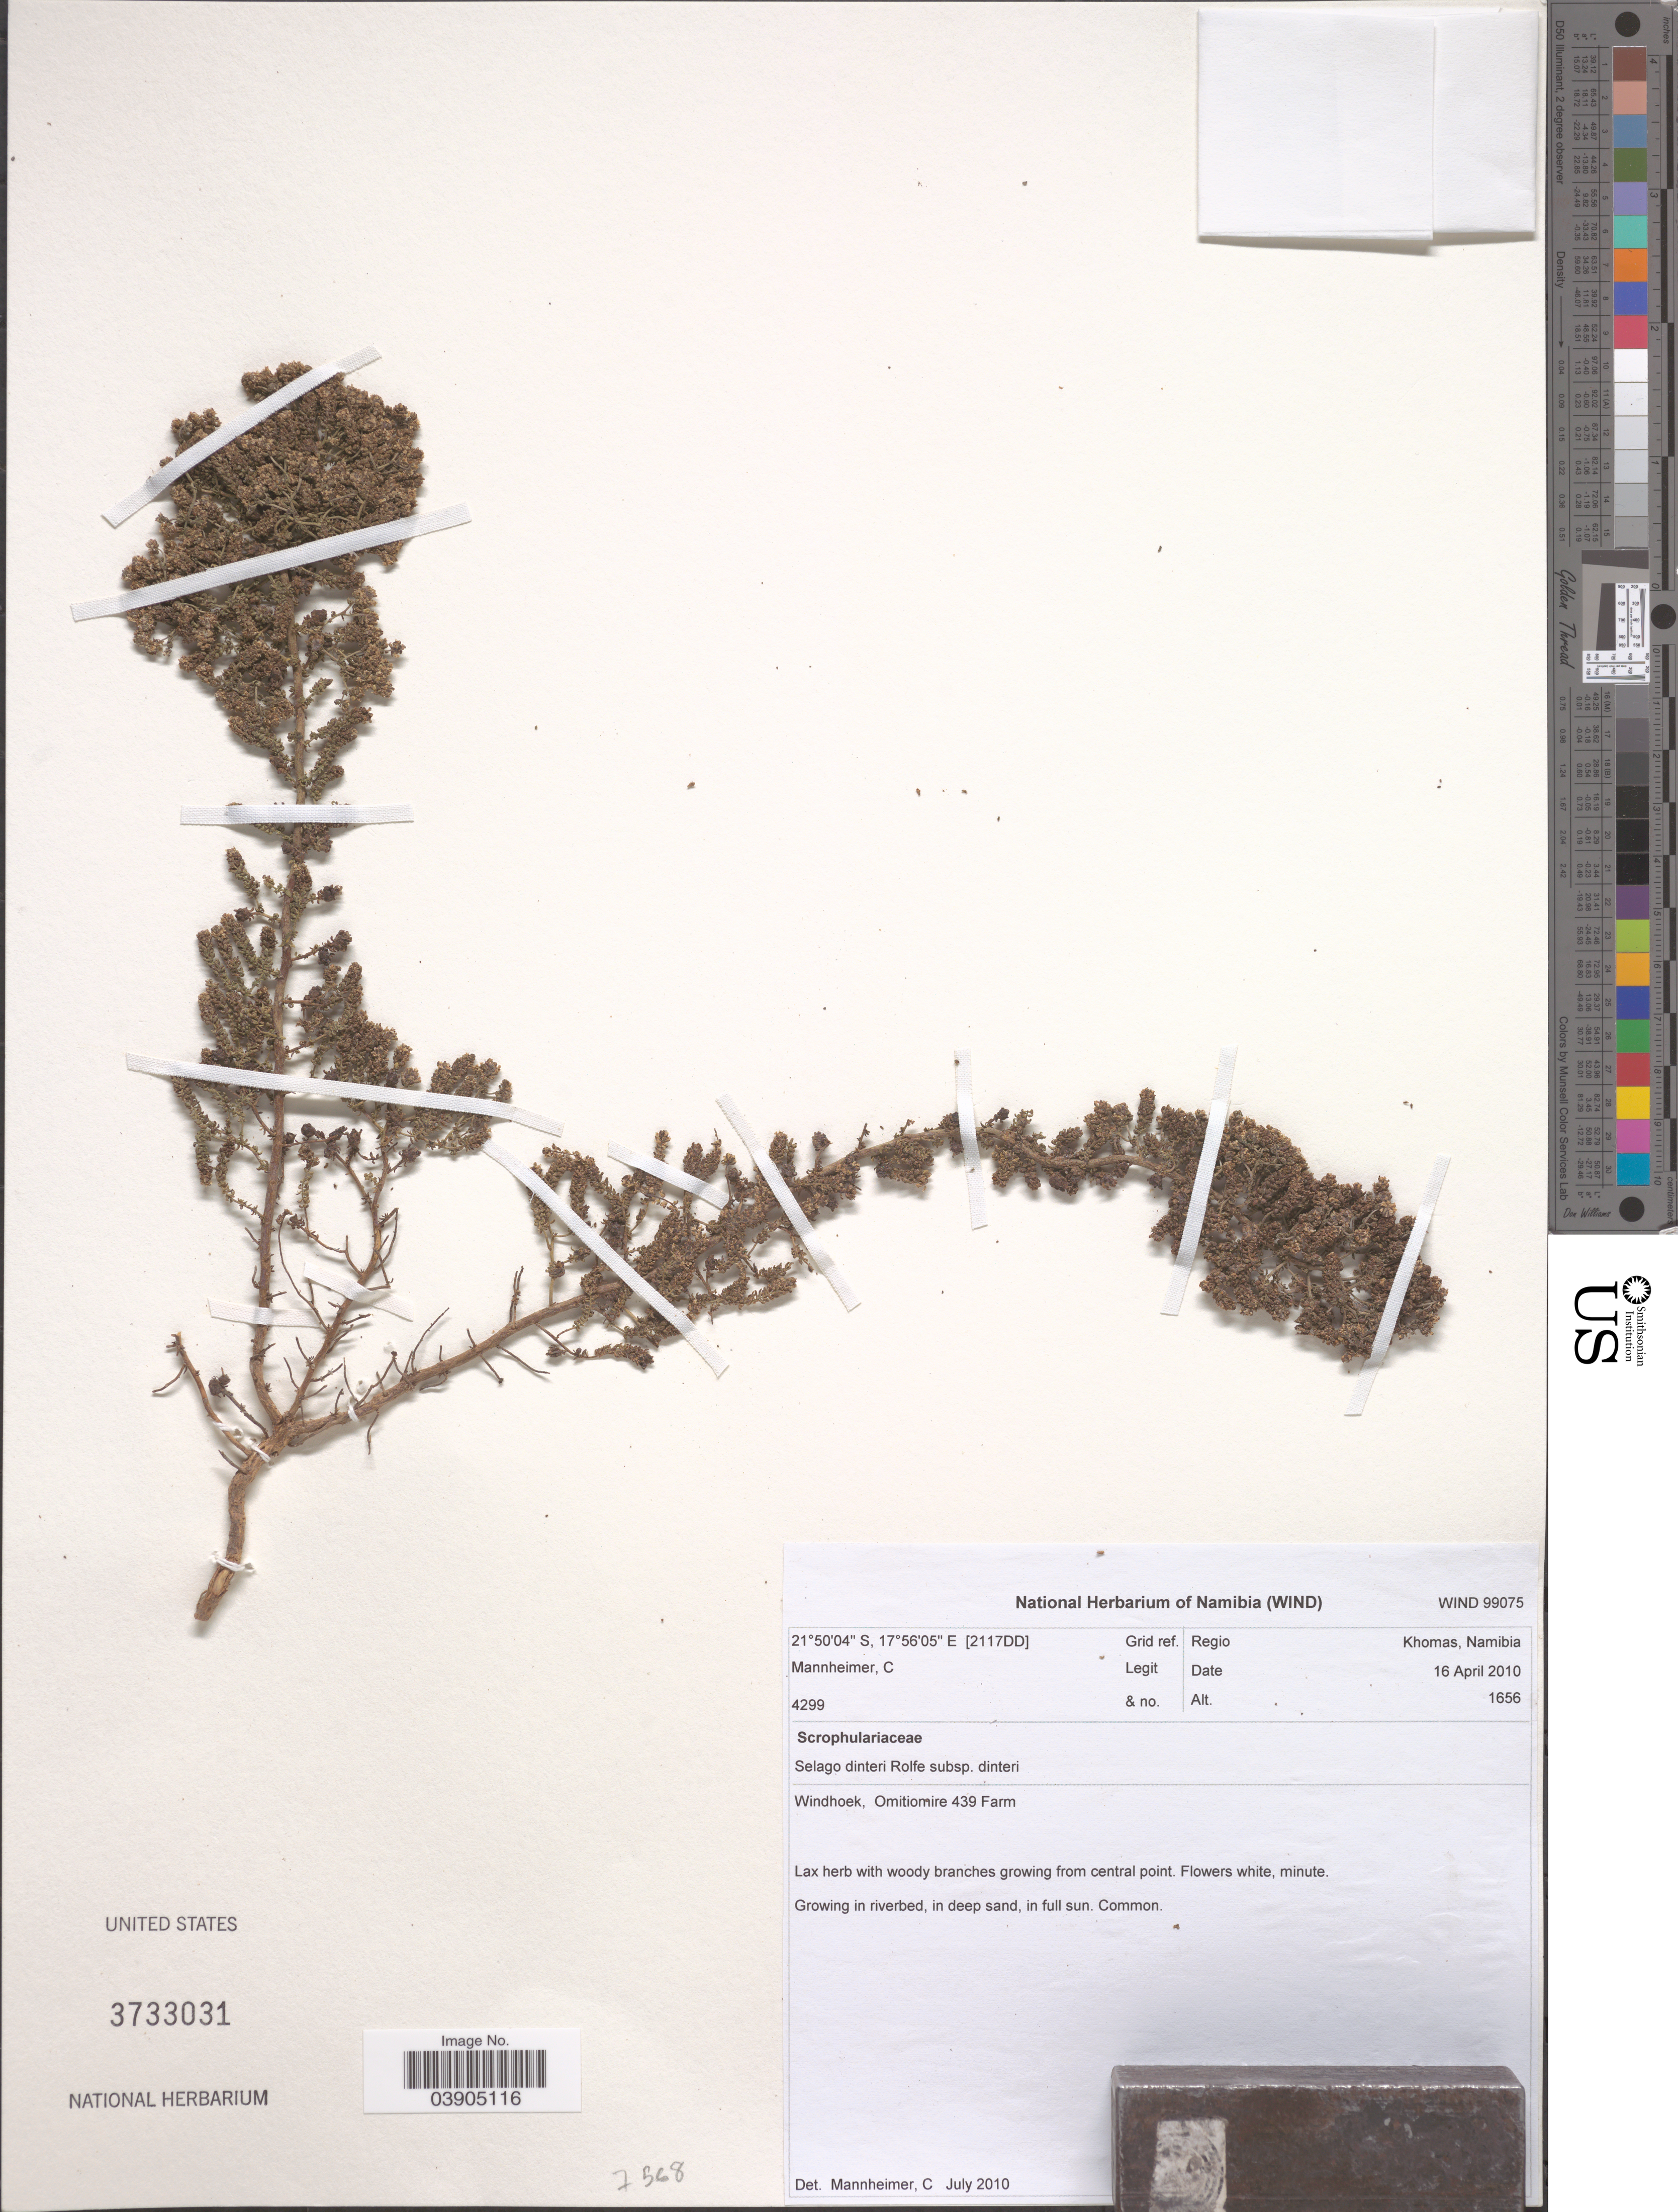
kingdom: Plantae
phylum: Tracheophyta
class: Magnoliopsida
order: Lamiales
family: Scrophulariaceae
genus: Selago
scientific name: Selago dinteri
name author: Rolfe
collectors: C. A. Mannheimer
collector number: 4299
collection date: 2010-04-16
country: Namibia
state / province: Khomas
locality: Grid ref. [2117DD]. Regio Khomas, Namibia. Windhoek, Omitiomire 439 Farm.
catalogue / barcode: US 3733031